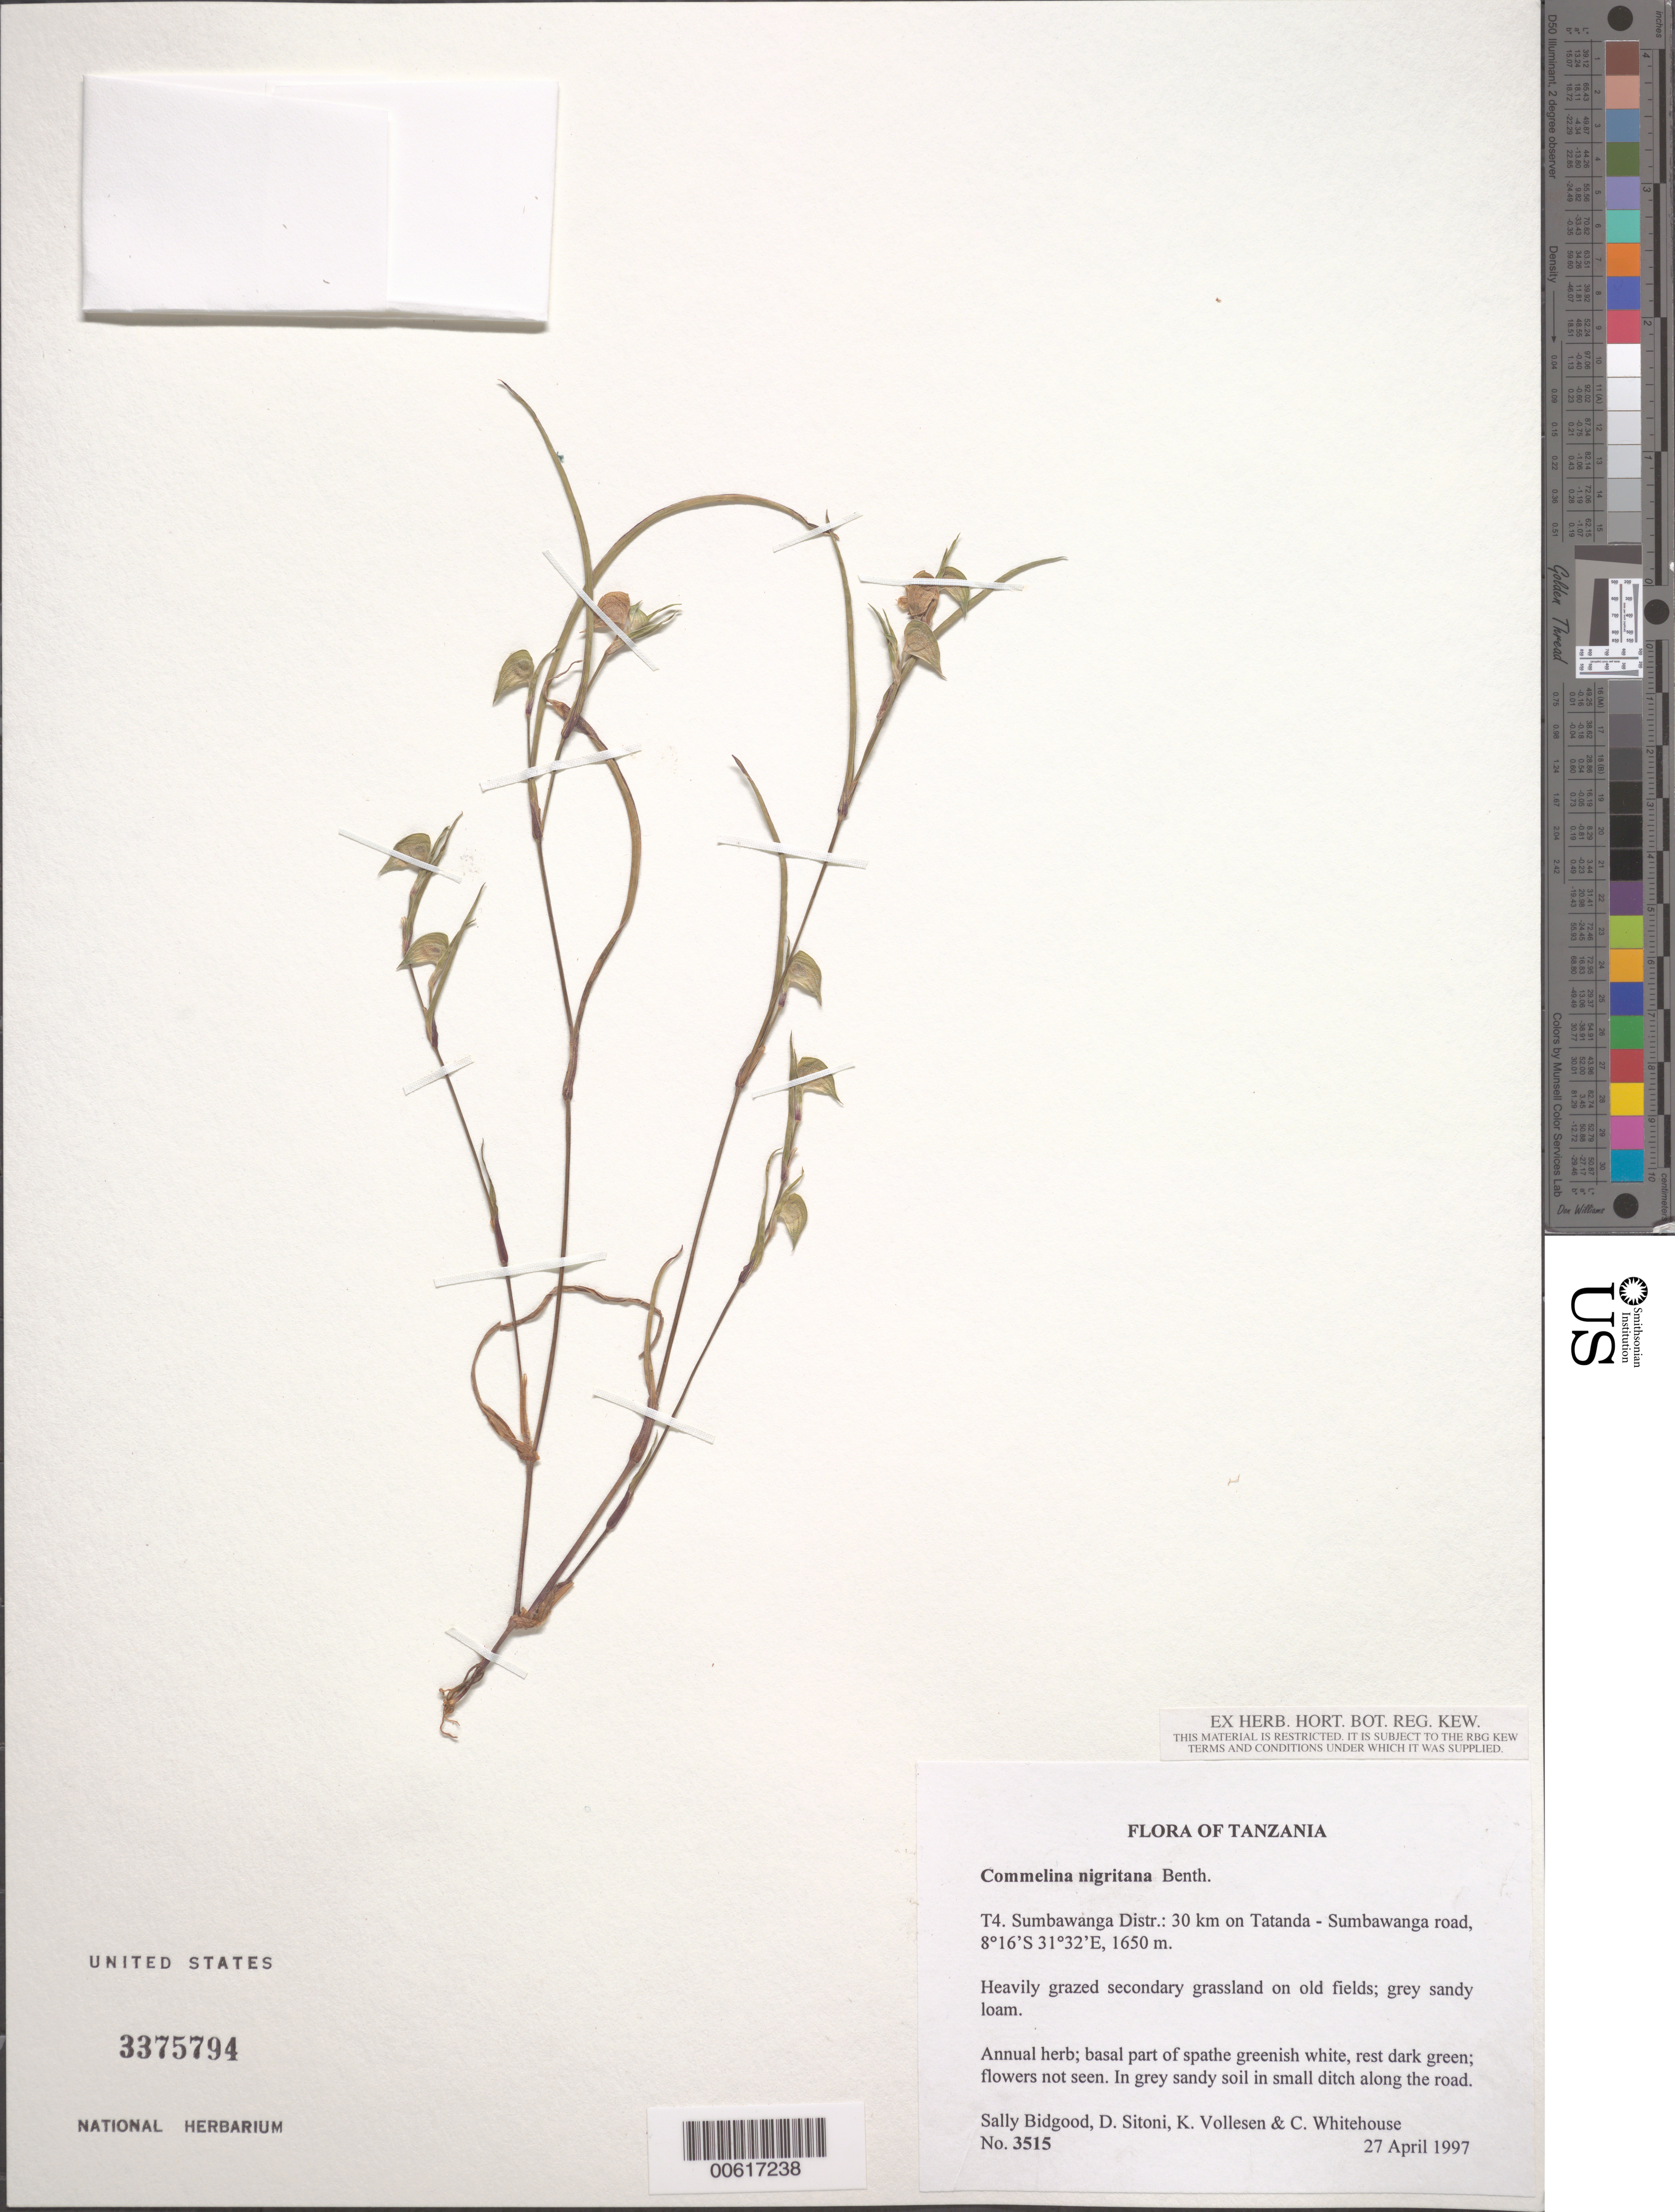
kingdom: Plantae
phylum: Tracheophyta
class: Liliopsida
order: Commelinales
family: Commelinaceae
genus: Commelina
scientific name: Commelina nigritana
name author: Benth.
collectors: G. Bidgood, D. Sitoni, K. Vollesen & C. Whitehouse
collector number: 3515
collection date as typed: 27 Apr 1997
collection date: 1997-04-27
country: Tanzania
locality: T4 sumbawanga dist., tatanda - sumbawanga road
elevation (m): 1650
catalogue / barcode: US 3375794